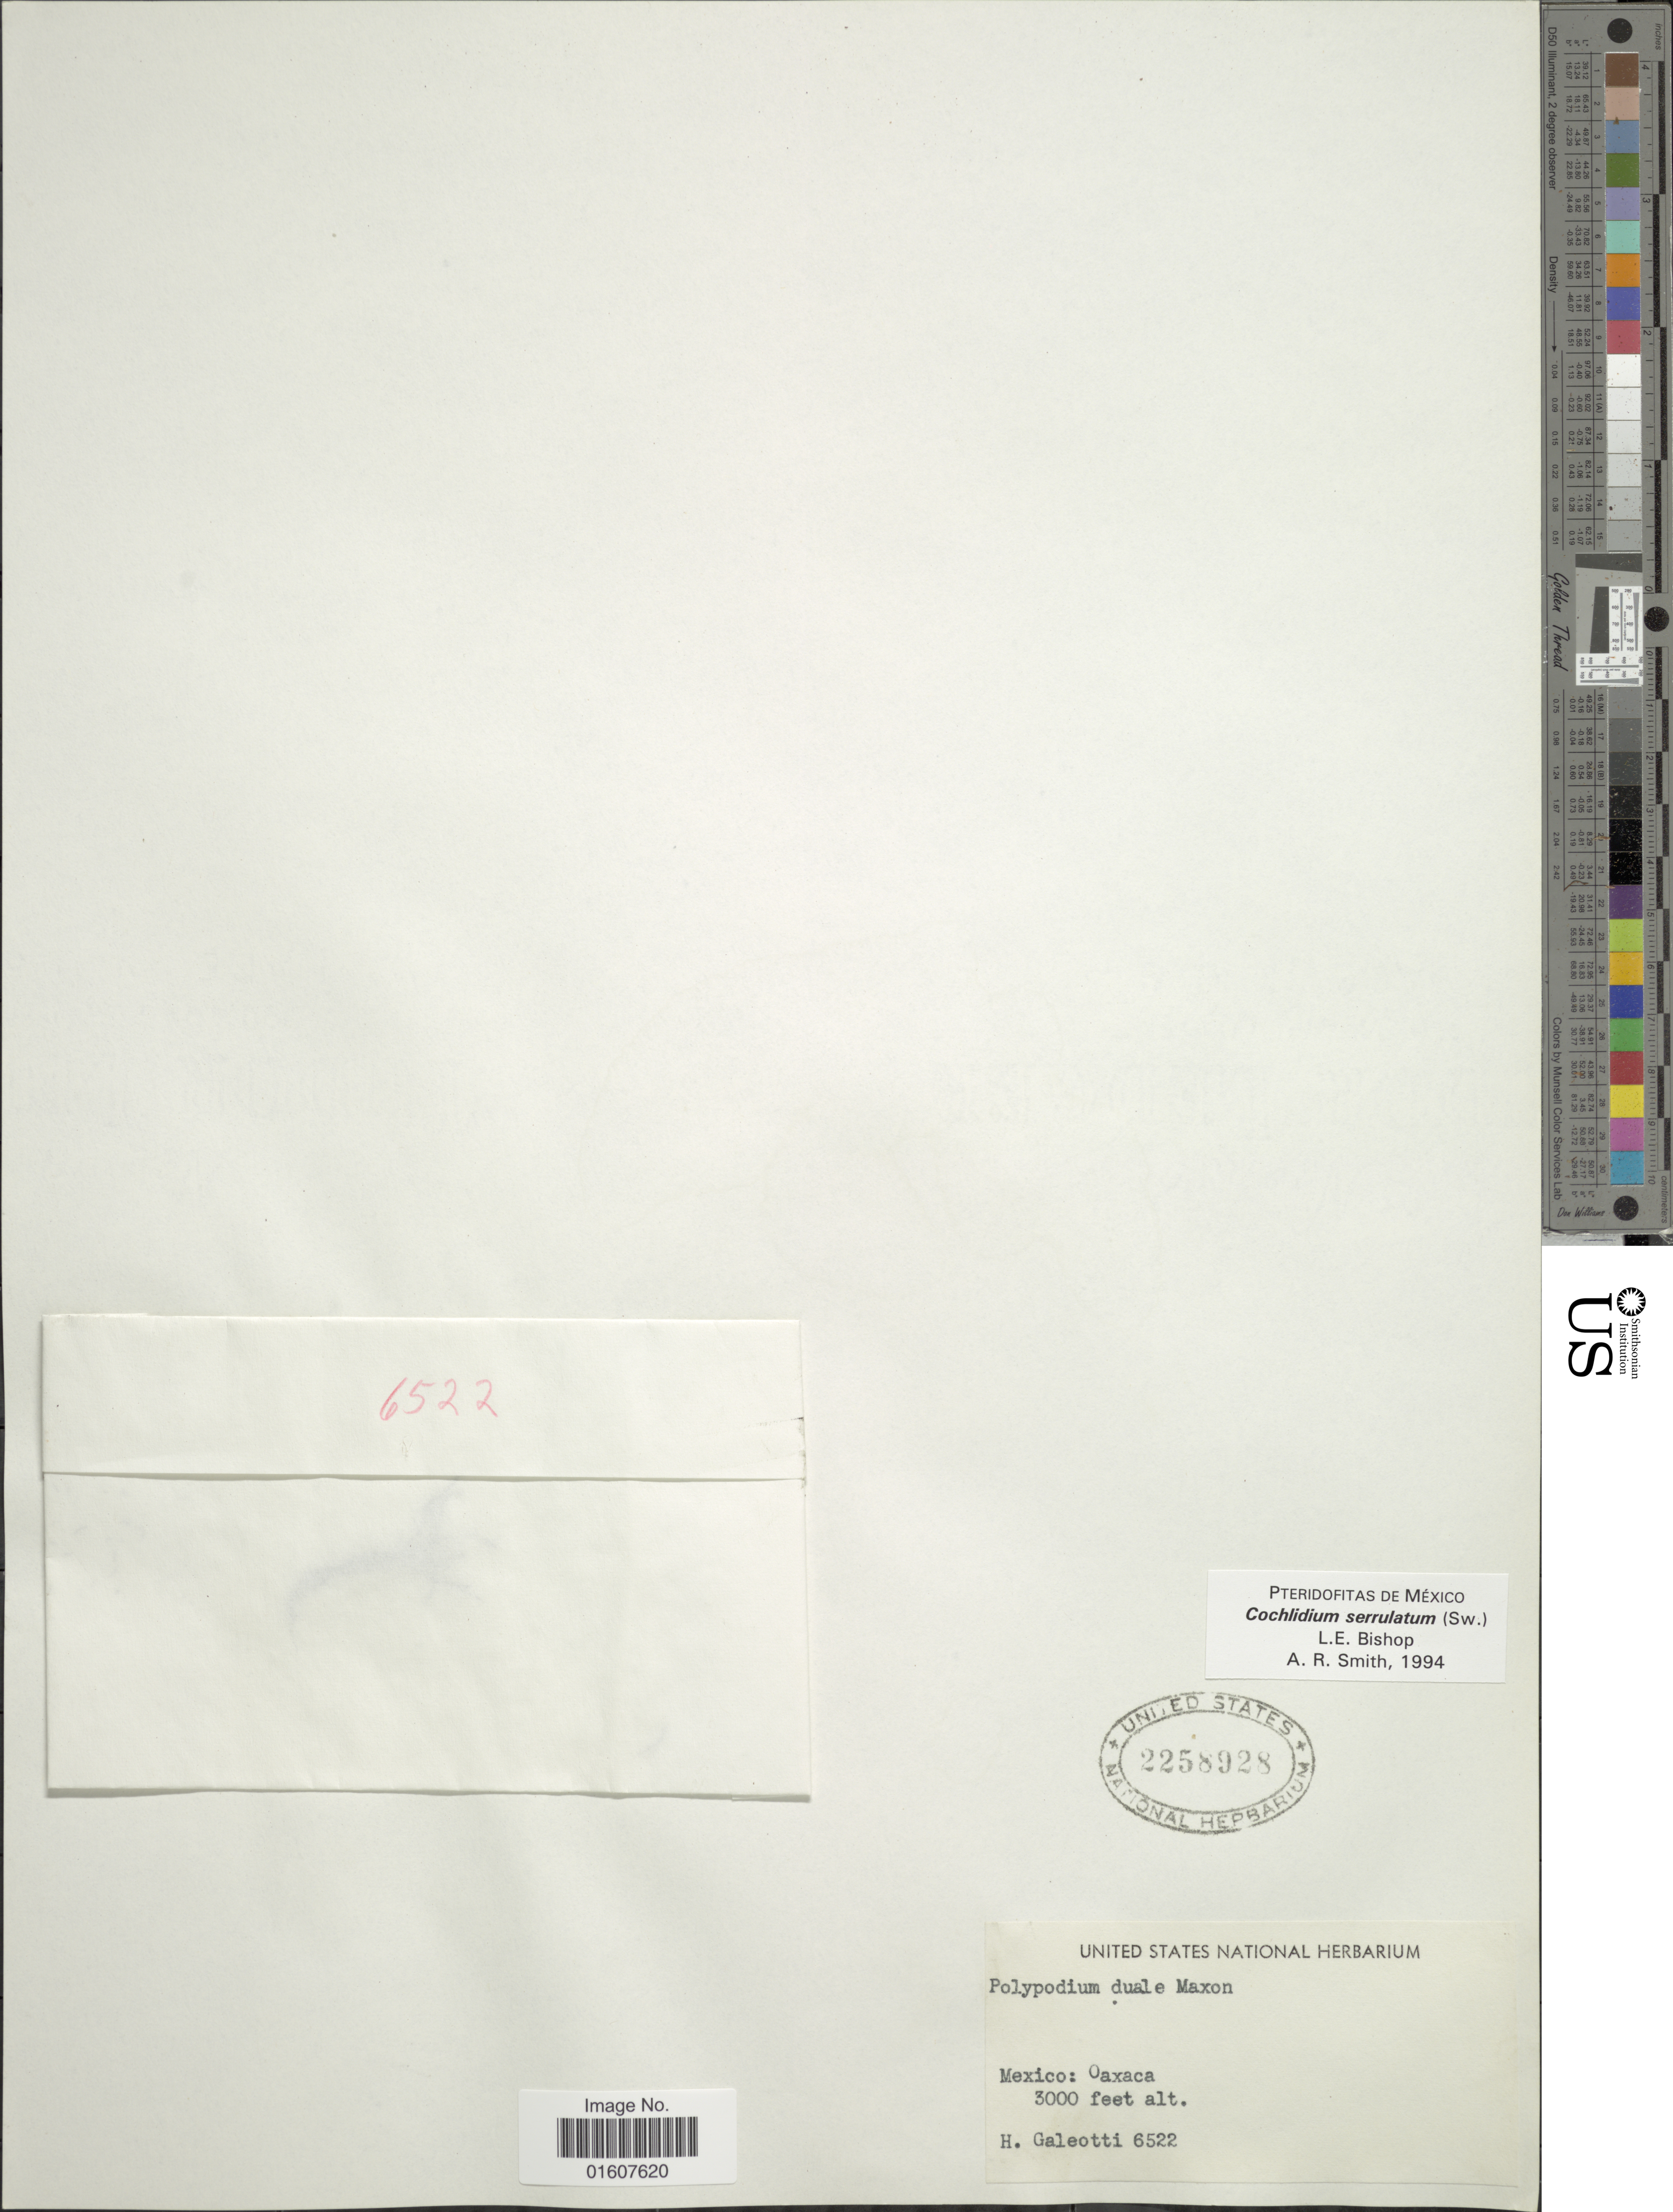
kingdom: Plantae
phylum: Tracheophyta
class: Polypodiopsida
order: Polypodiales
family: Polypodiaceae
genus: Cochlidium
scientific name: Cochlidium serrulatum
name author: (Sw.) L.E. Bishop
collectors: H. G. Galeotti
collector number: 6522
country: Mexico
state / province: Oaxaca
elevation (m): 914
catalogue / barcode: US 2258928